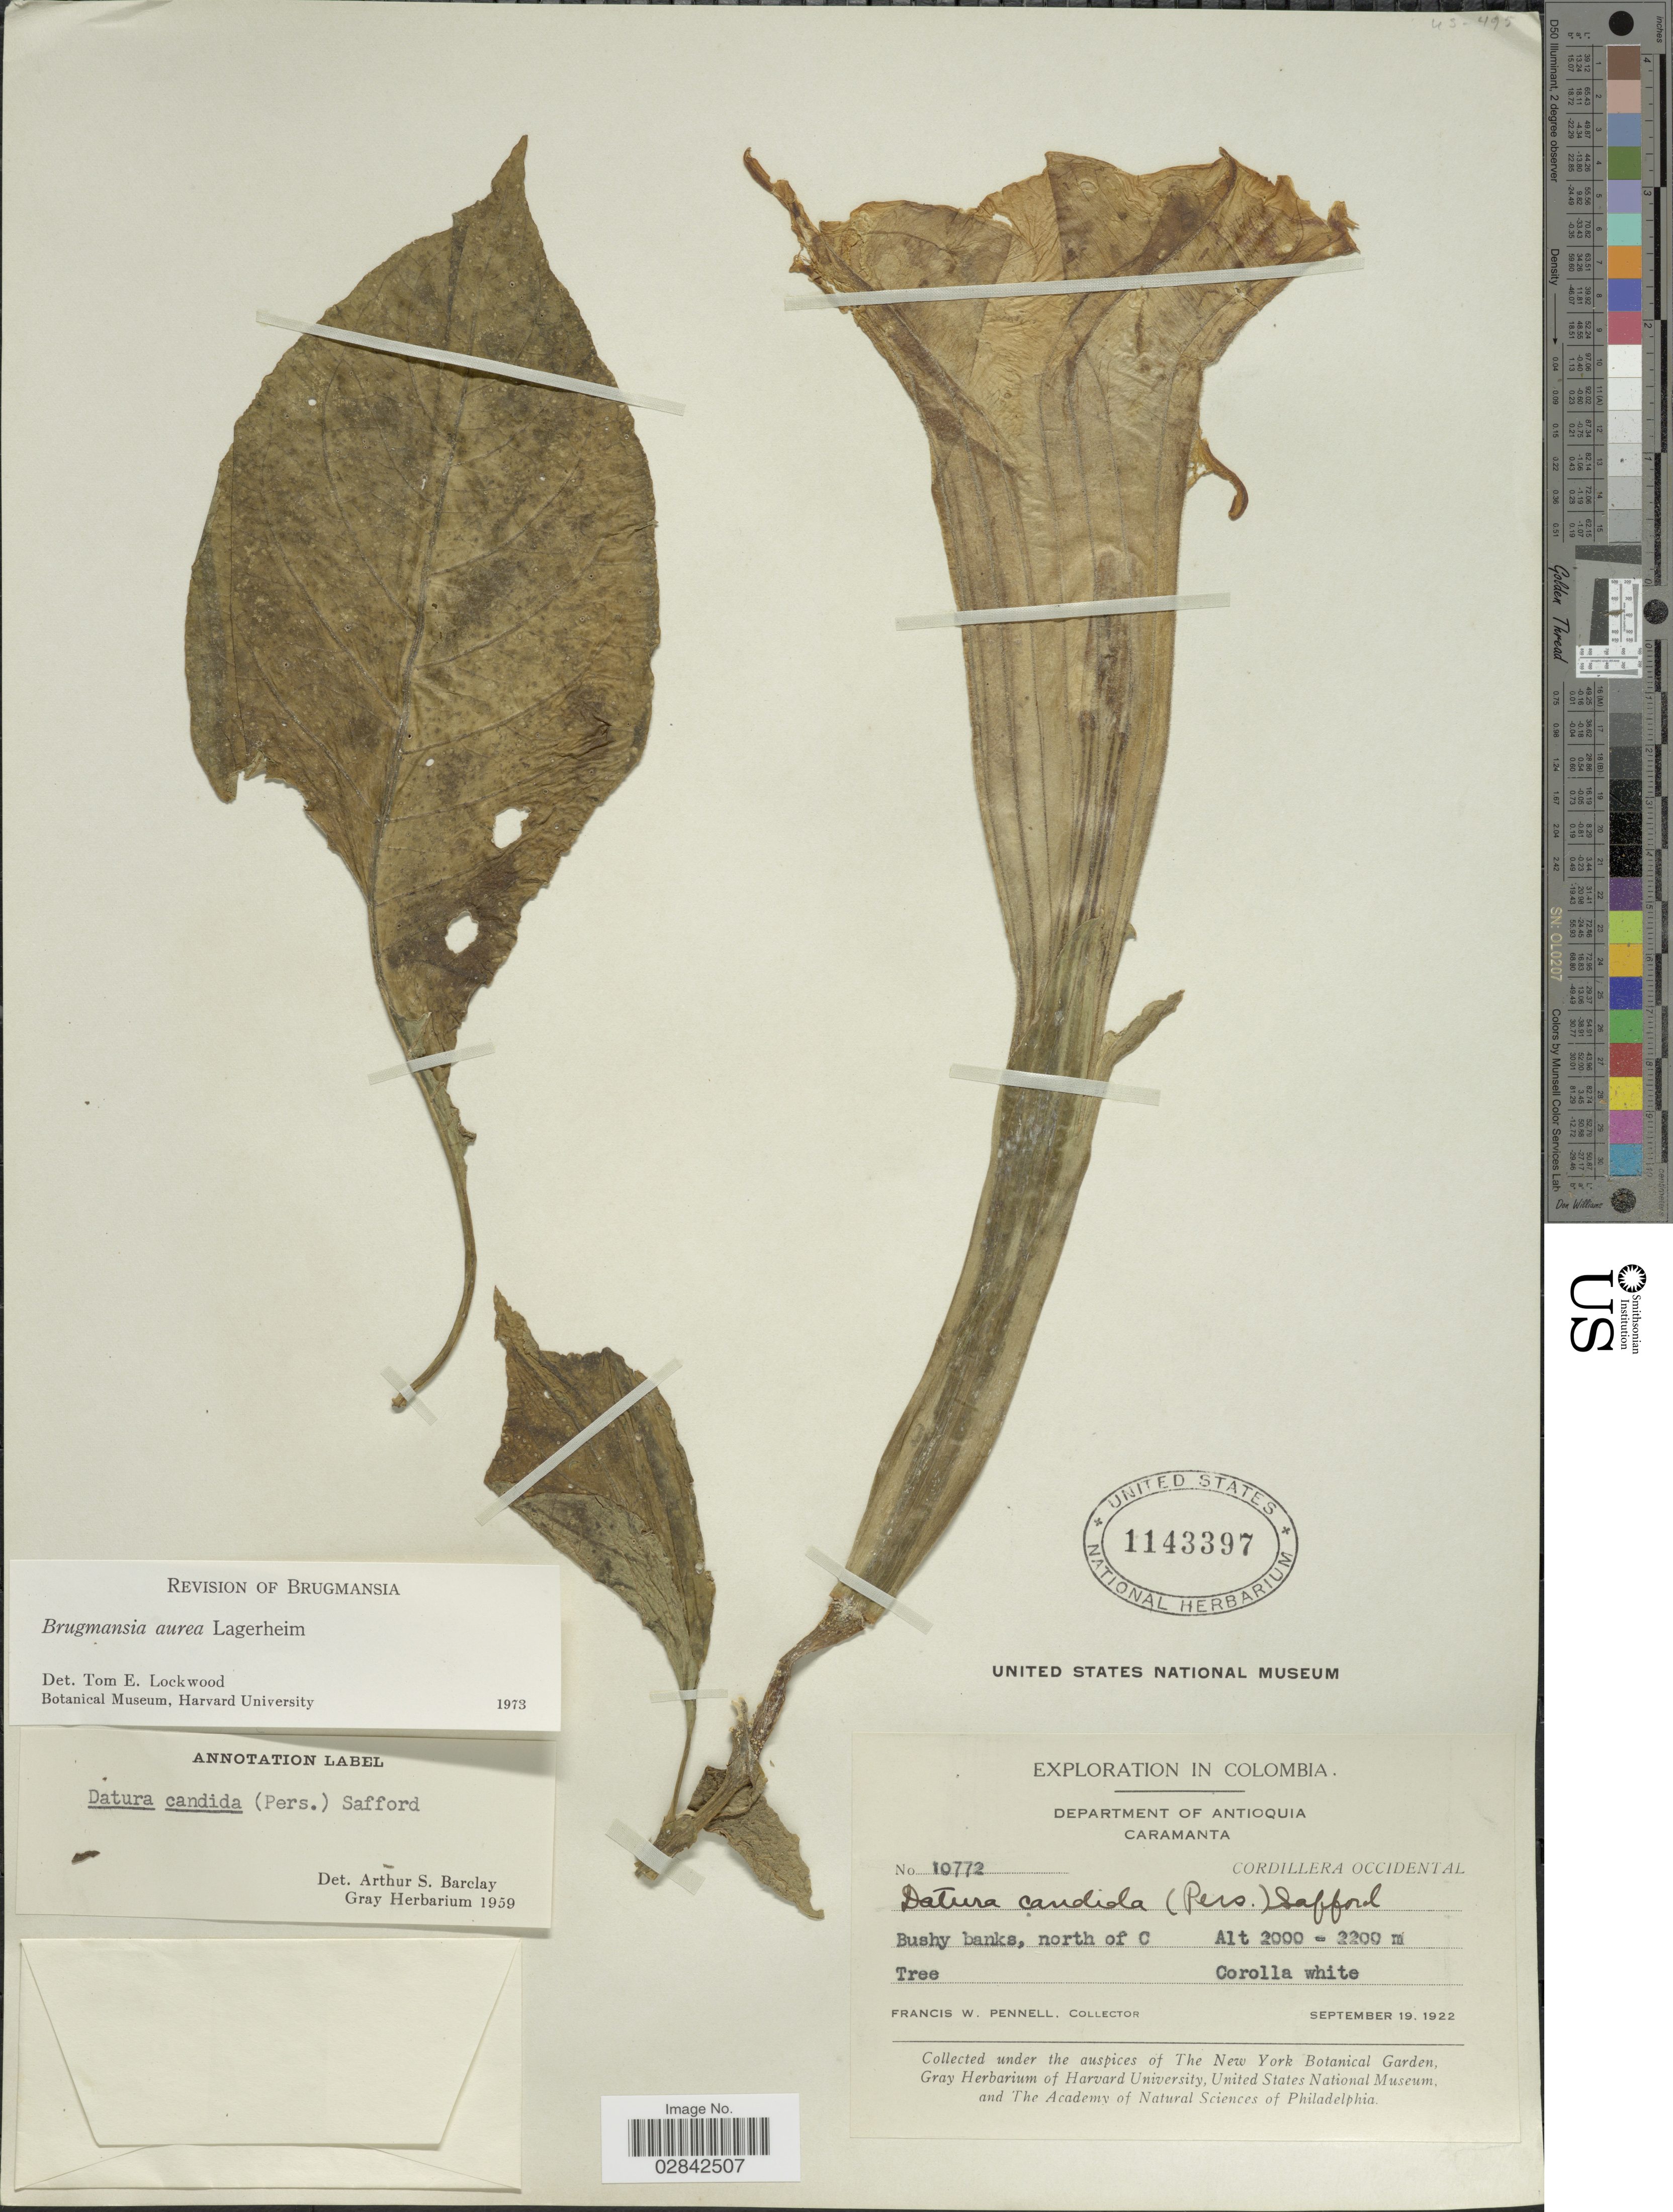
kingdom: Plantae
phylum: Tracheophyta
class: Magnoliopsida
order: Solanales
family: Solanaceae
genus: Brugmansia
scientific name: Brugmansia aurea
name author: Lagerh.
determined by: Lockwood, T. E.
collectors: F. W. Pennell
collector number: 10772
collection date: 1922-09-19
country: Colombia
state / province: Antioquia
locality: Department of Antioquia, Caramanta, Cordillera Occidental, north of C.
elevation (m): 2000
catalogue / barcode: US 1143397